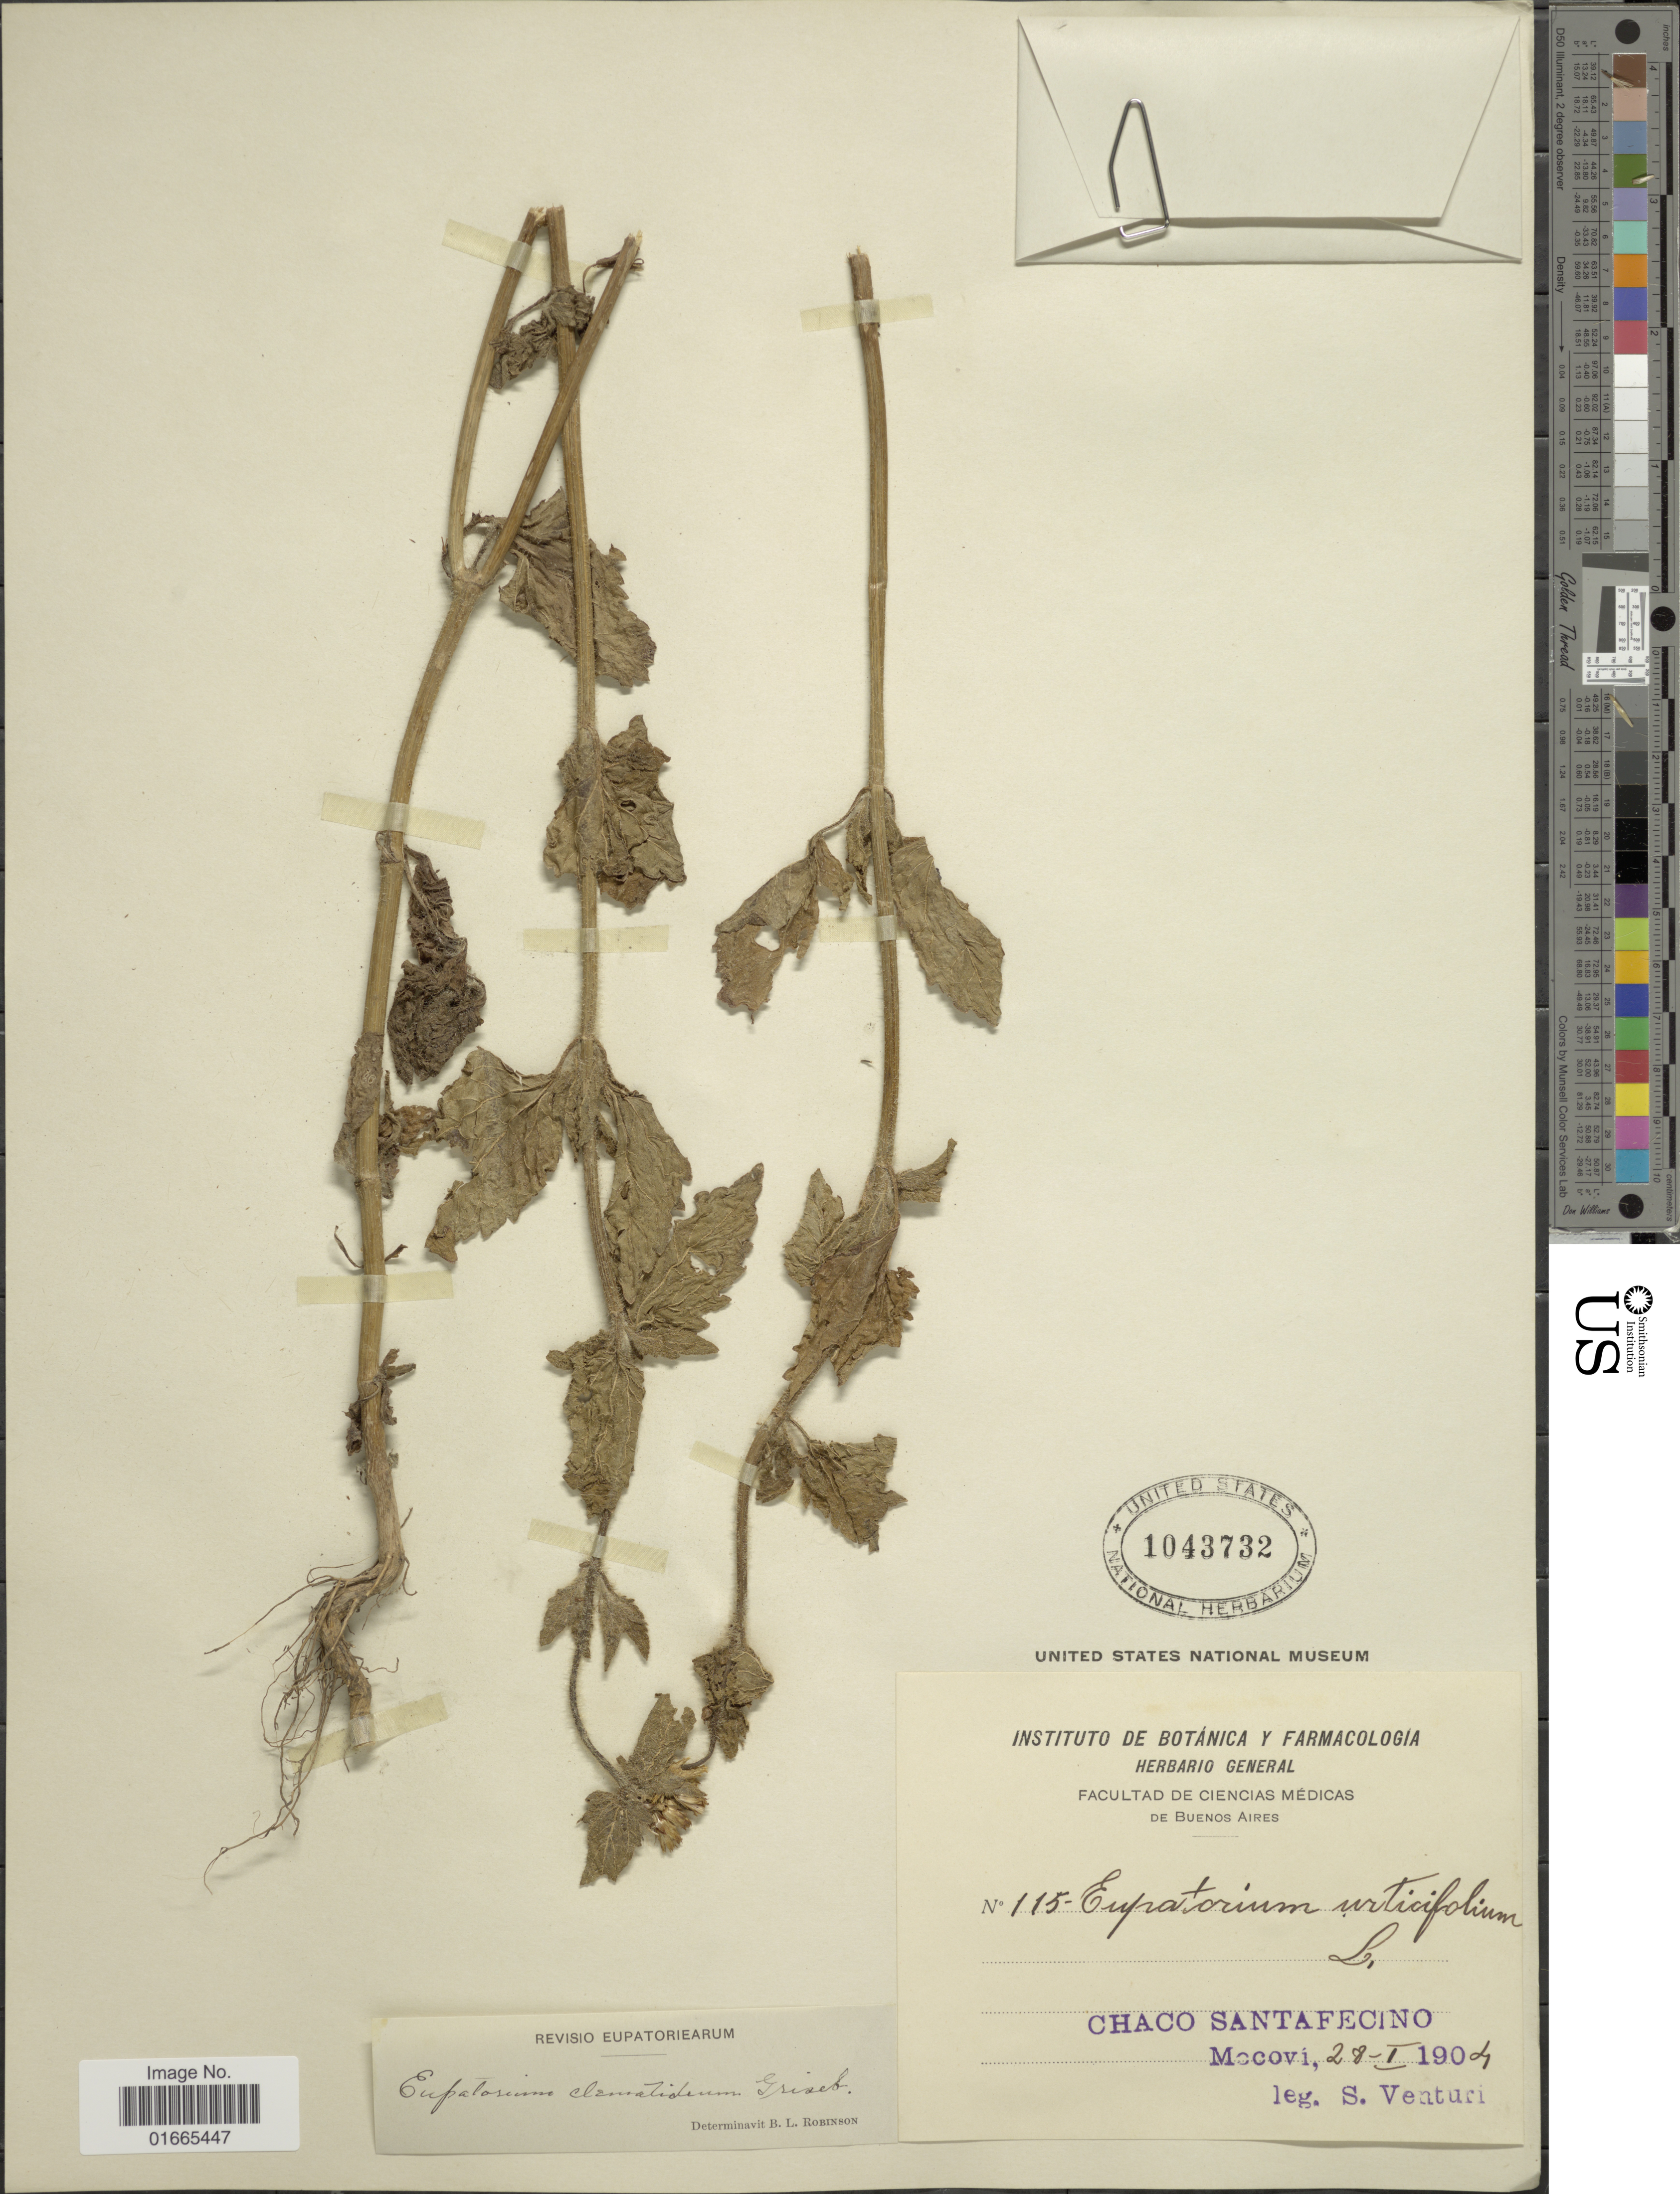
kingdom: Plantae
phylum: Tracheophyta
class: Magnoliopsida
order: Asterales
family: Asteraceae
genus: Praxelis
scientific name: Praxelis clematidea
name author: (Griseb.) R.M. King & H. Rob.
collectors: S. Venturi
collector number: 115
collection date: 1904-01-28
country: Argentina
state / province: Chaco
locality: Chaco Santafecino, Mecovi.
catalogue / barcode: US 1043732